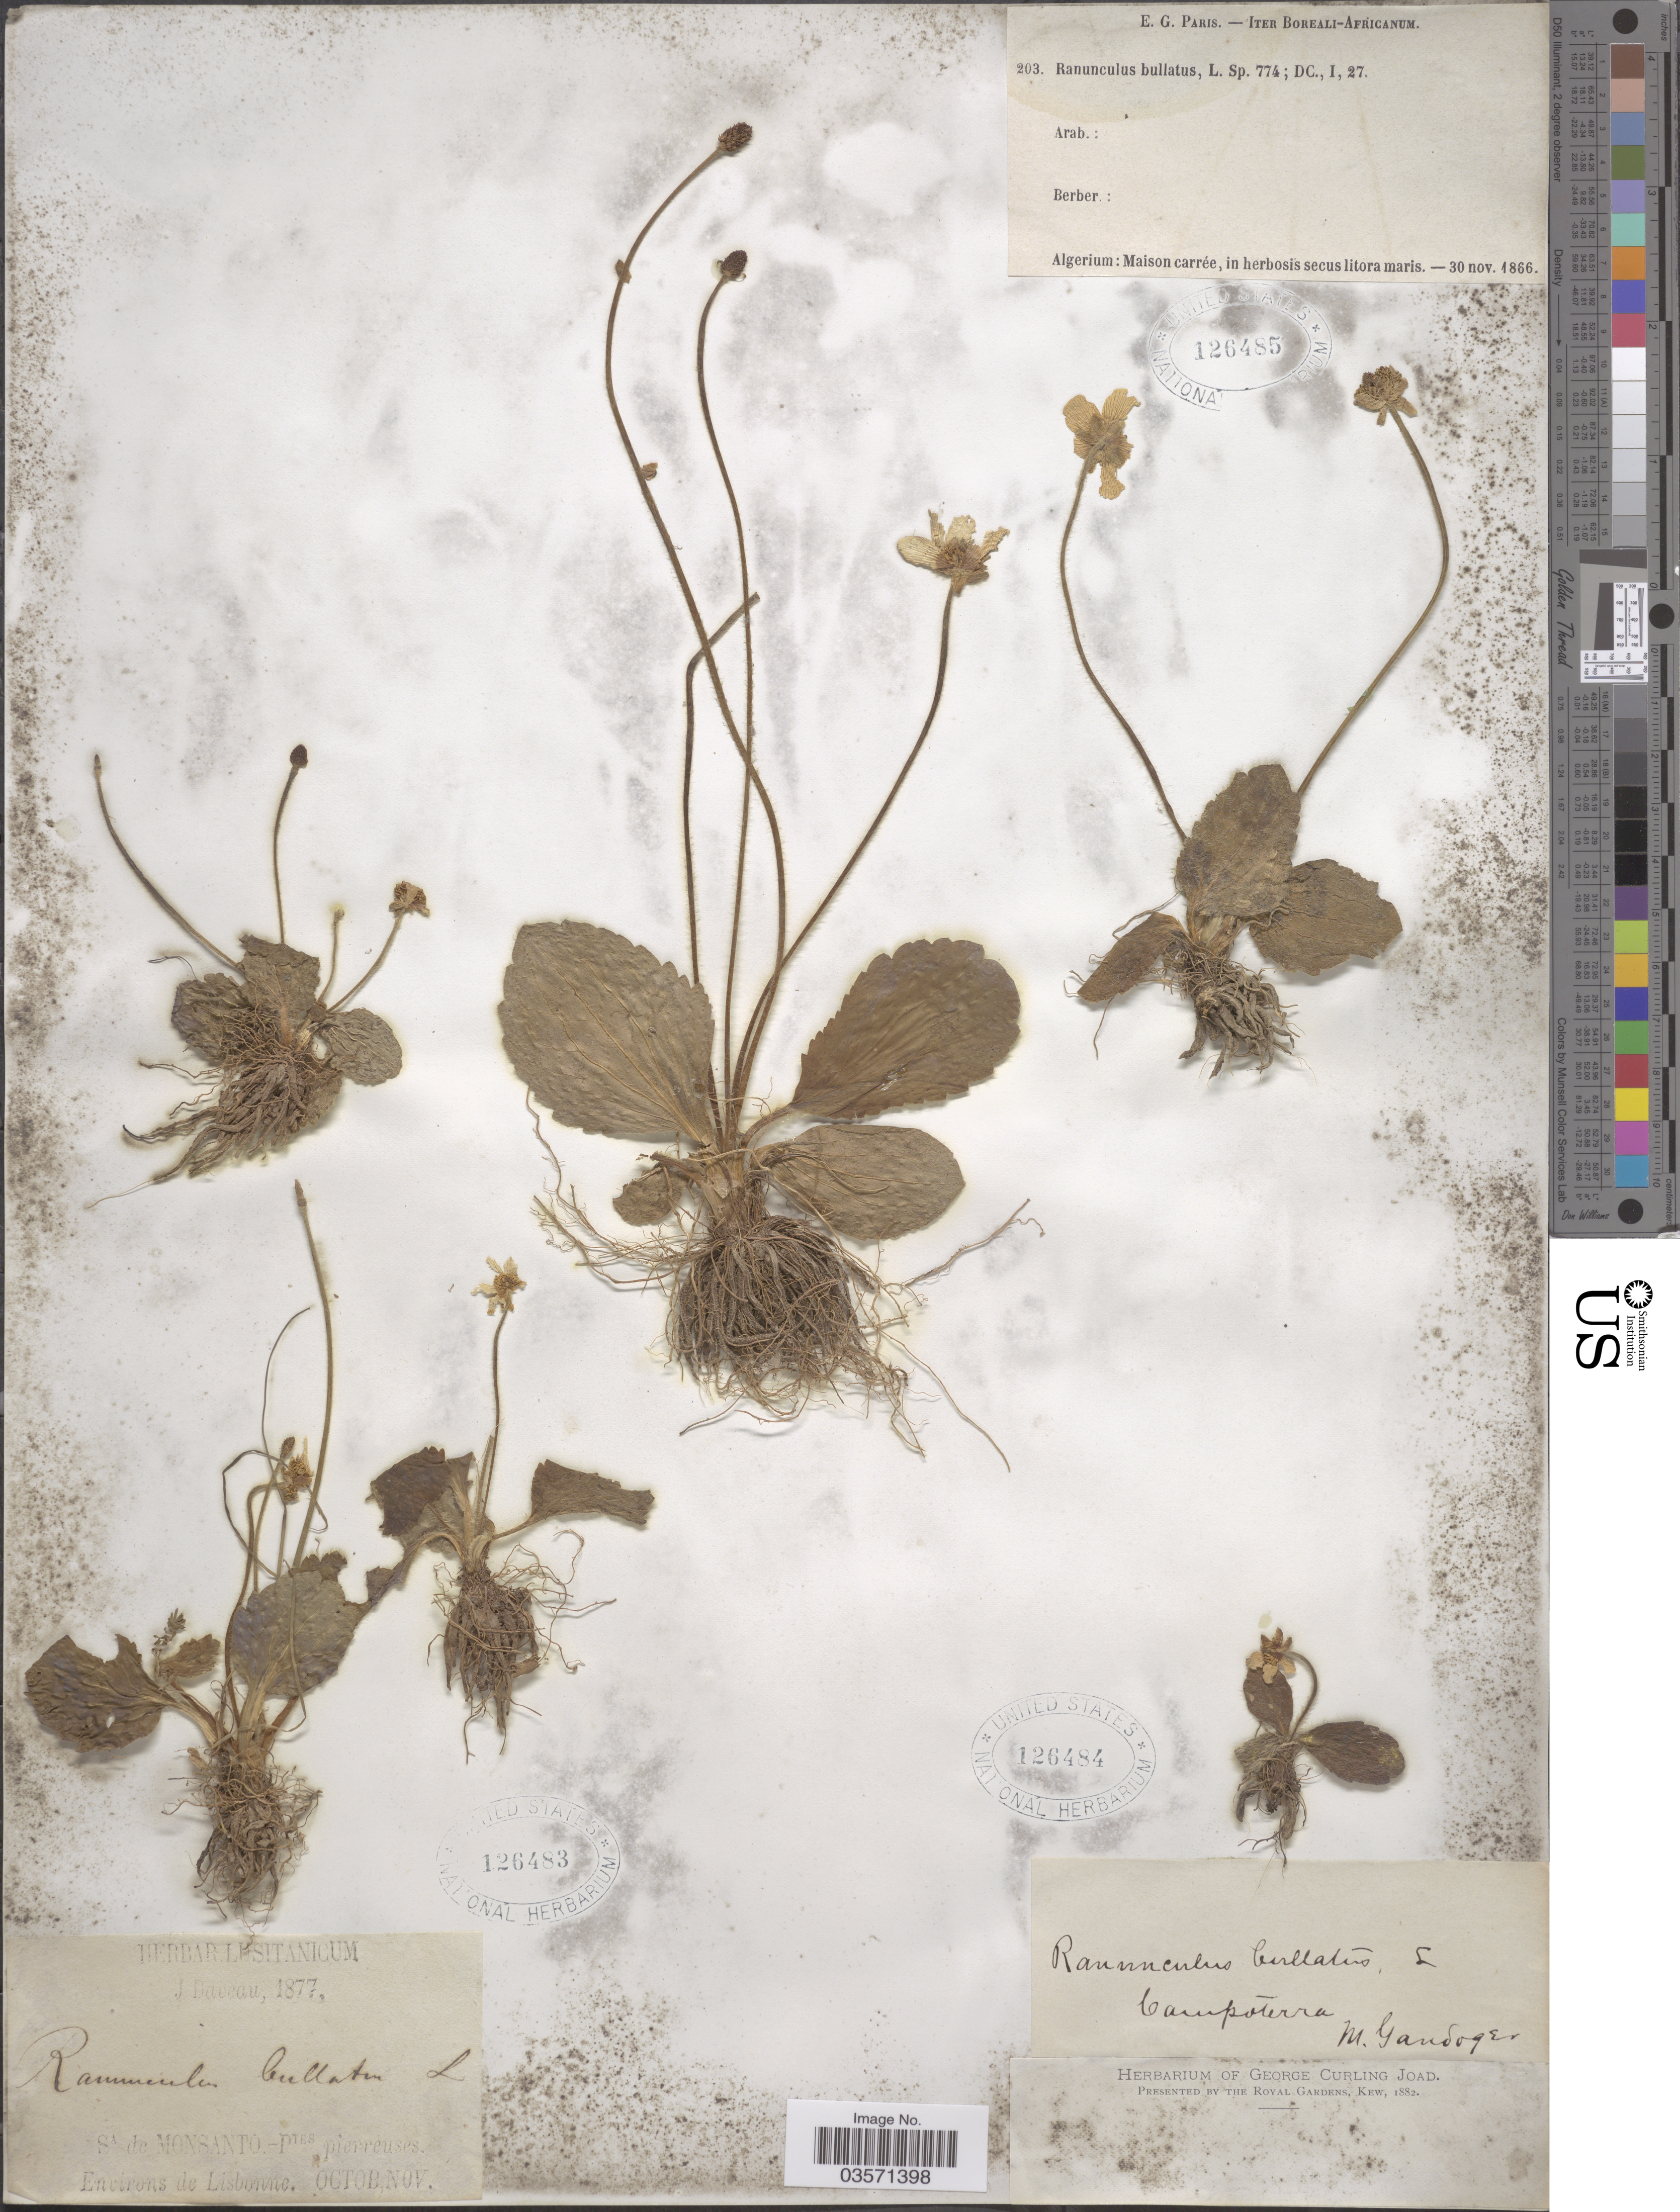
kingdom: Plantae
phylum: Tracheophyta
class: Magnoliopsida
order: Ranunculales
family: Ranunculaceae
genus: Ranunculus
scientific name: Ranunculus bullatus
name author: L.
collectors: J. Daveau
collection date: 1877-10/1877-11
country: Portugal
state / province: Lisboa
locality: Sa de Monsanto. - Pres pierreuses. Environs de Lisbonne.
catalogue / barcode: US 126483-2